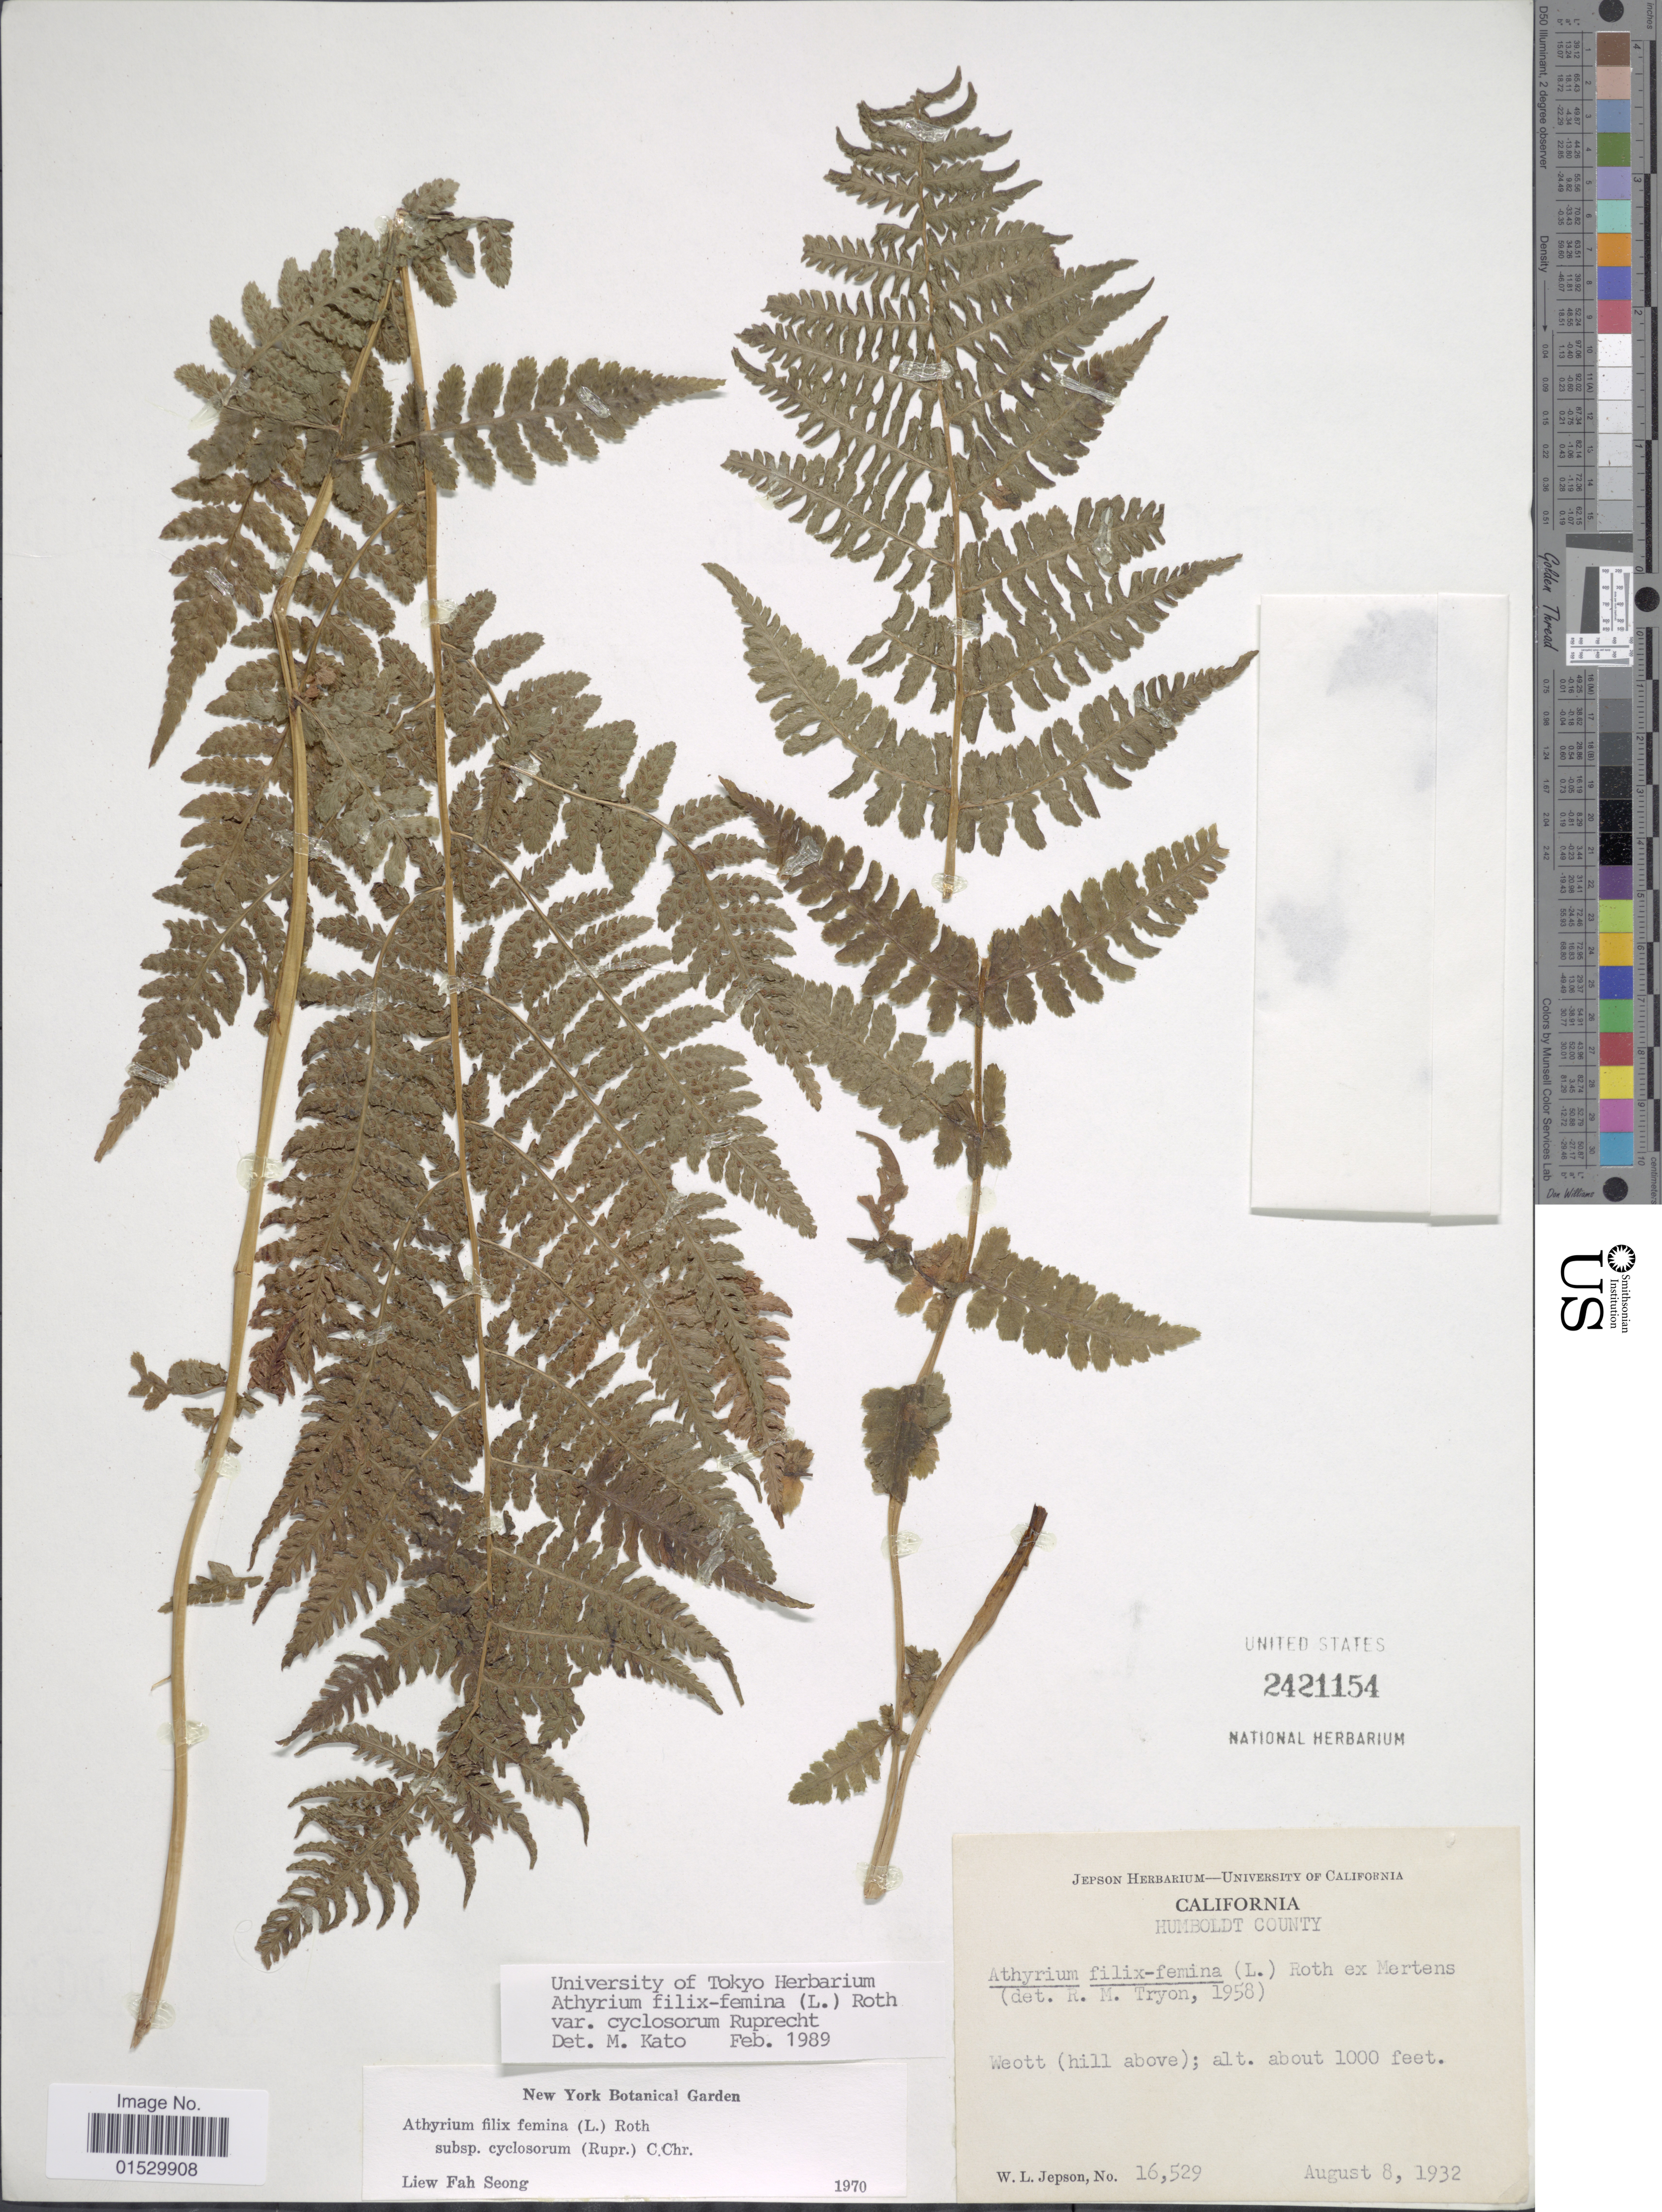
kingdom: Plantae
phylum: Tracheophyta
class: Polypodiopsida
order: Polypodiales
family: Athyriaceae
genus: Athyrium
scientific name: Athyrium filix-femina subsp. cyclosorum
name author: (Rupr.) C. Chr.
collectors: W. L. Jepson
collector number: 16529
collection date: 1932-08-08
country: United States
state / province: California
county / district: Humboldt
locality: Humboldt County, Weott (hill above)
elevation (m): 305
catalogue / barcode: US 2421154